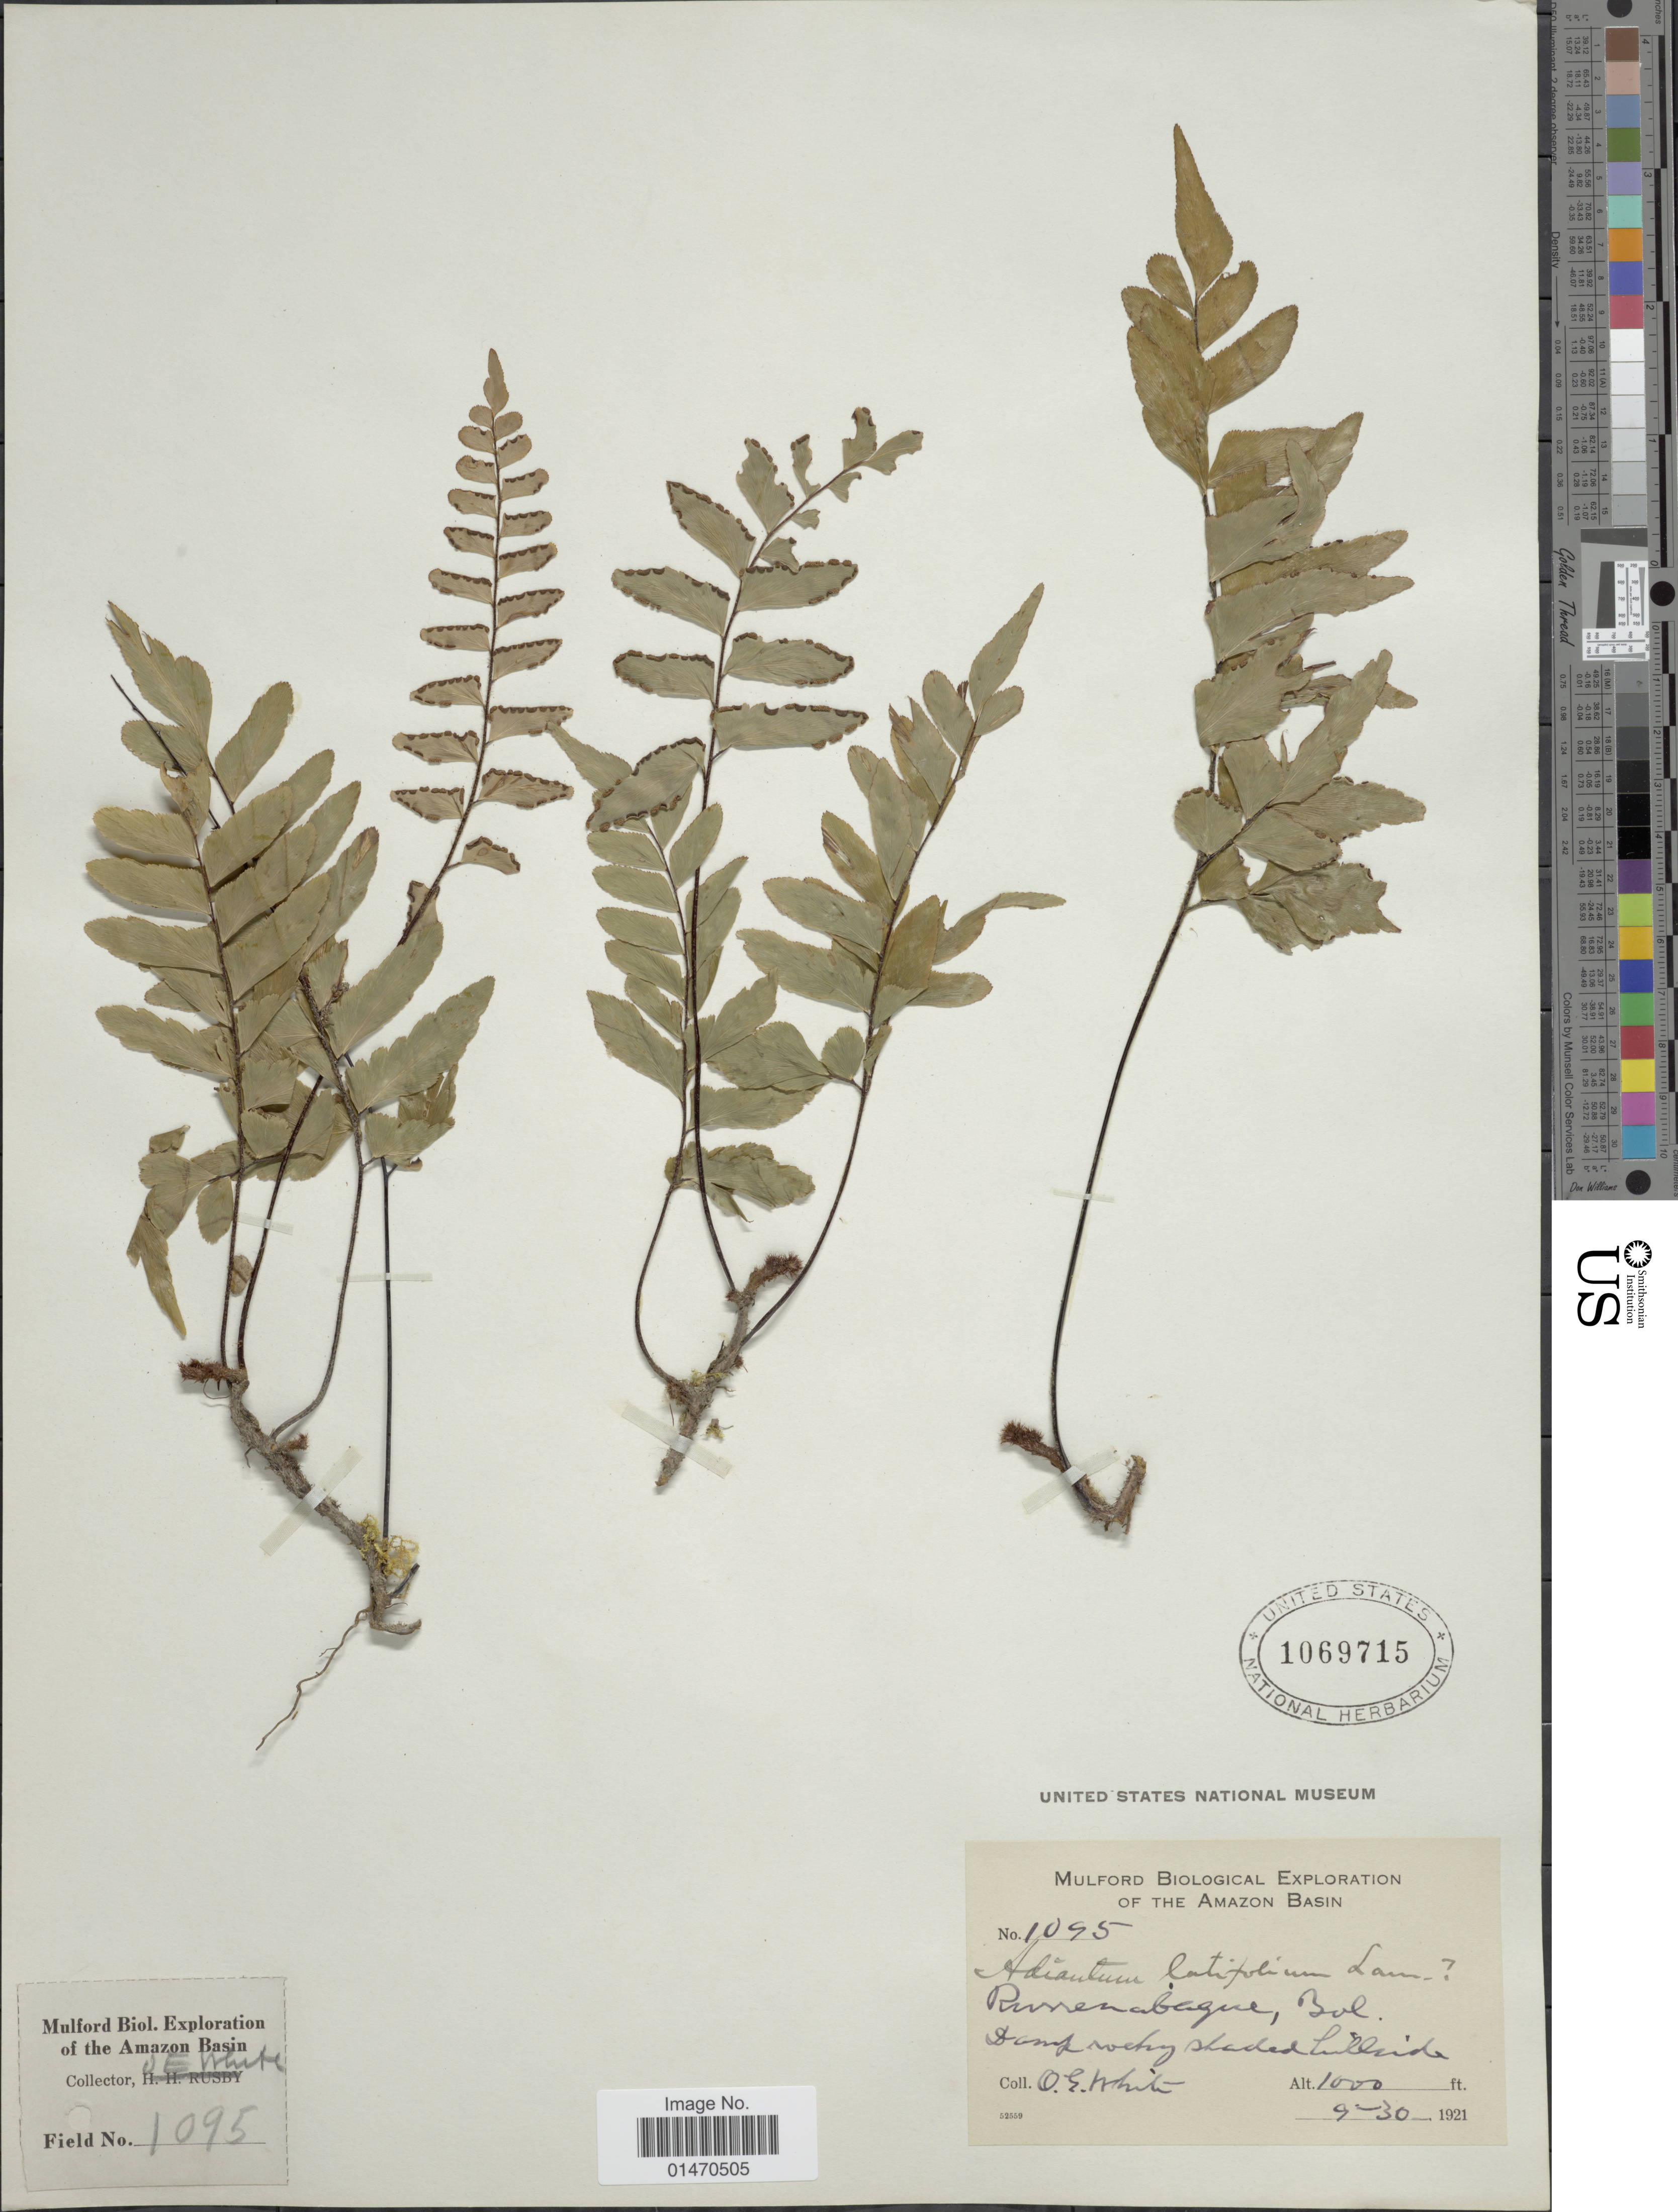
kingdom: Plantae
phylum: Tracheophyta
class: Polypodiopsida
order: Polypodiales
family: Pteridaceae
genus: Adiantum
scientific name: Adiantum latifolium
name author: Lam.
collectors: O. E. White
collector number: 1095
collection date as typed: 9-30-1921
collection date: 1921-09-30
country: Bolivia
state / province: Beni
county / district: José Ballivián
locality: Rurrenabaque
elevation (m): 305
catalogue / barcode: US 1069715